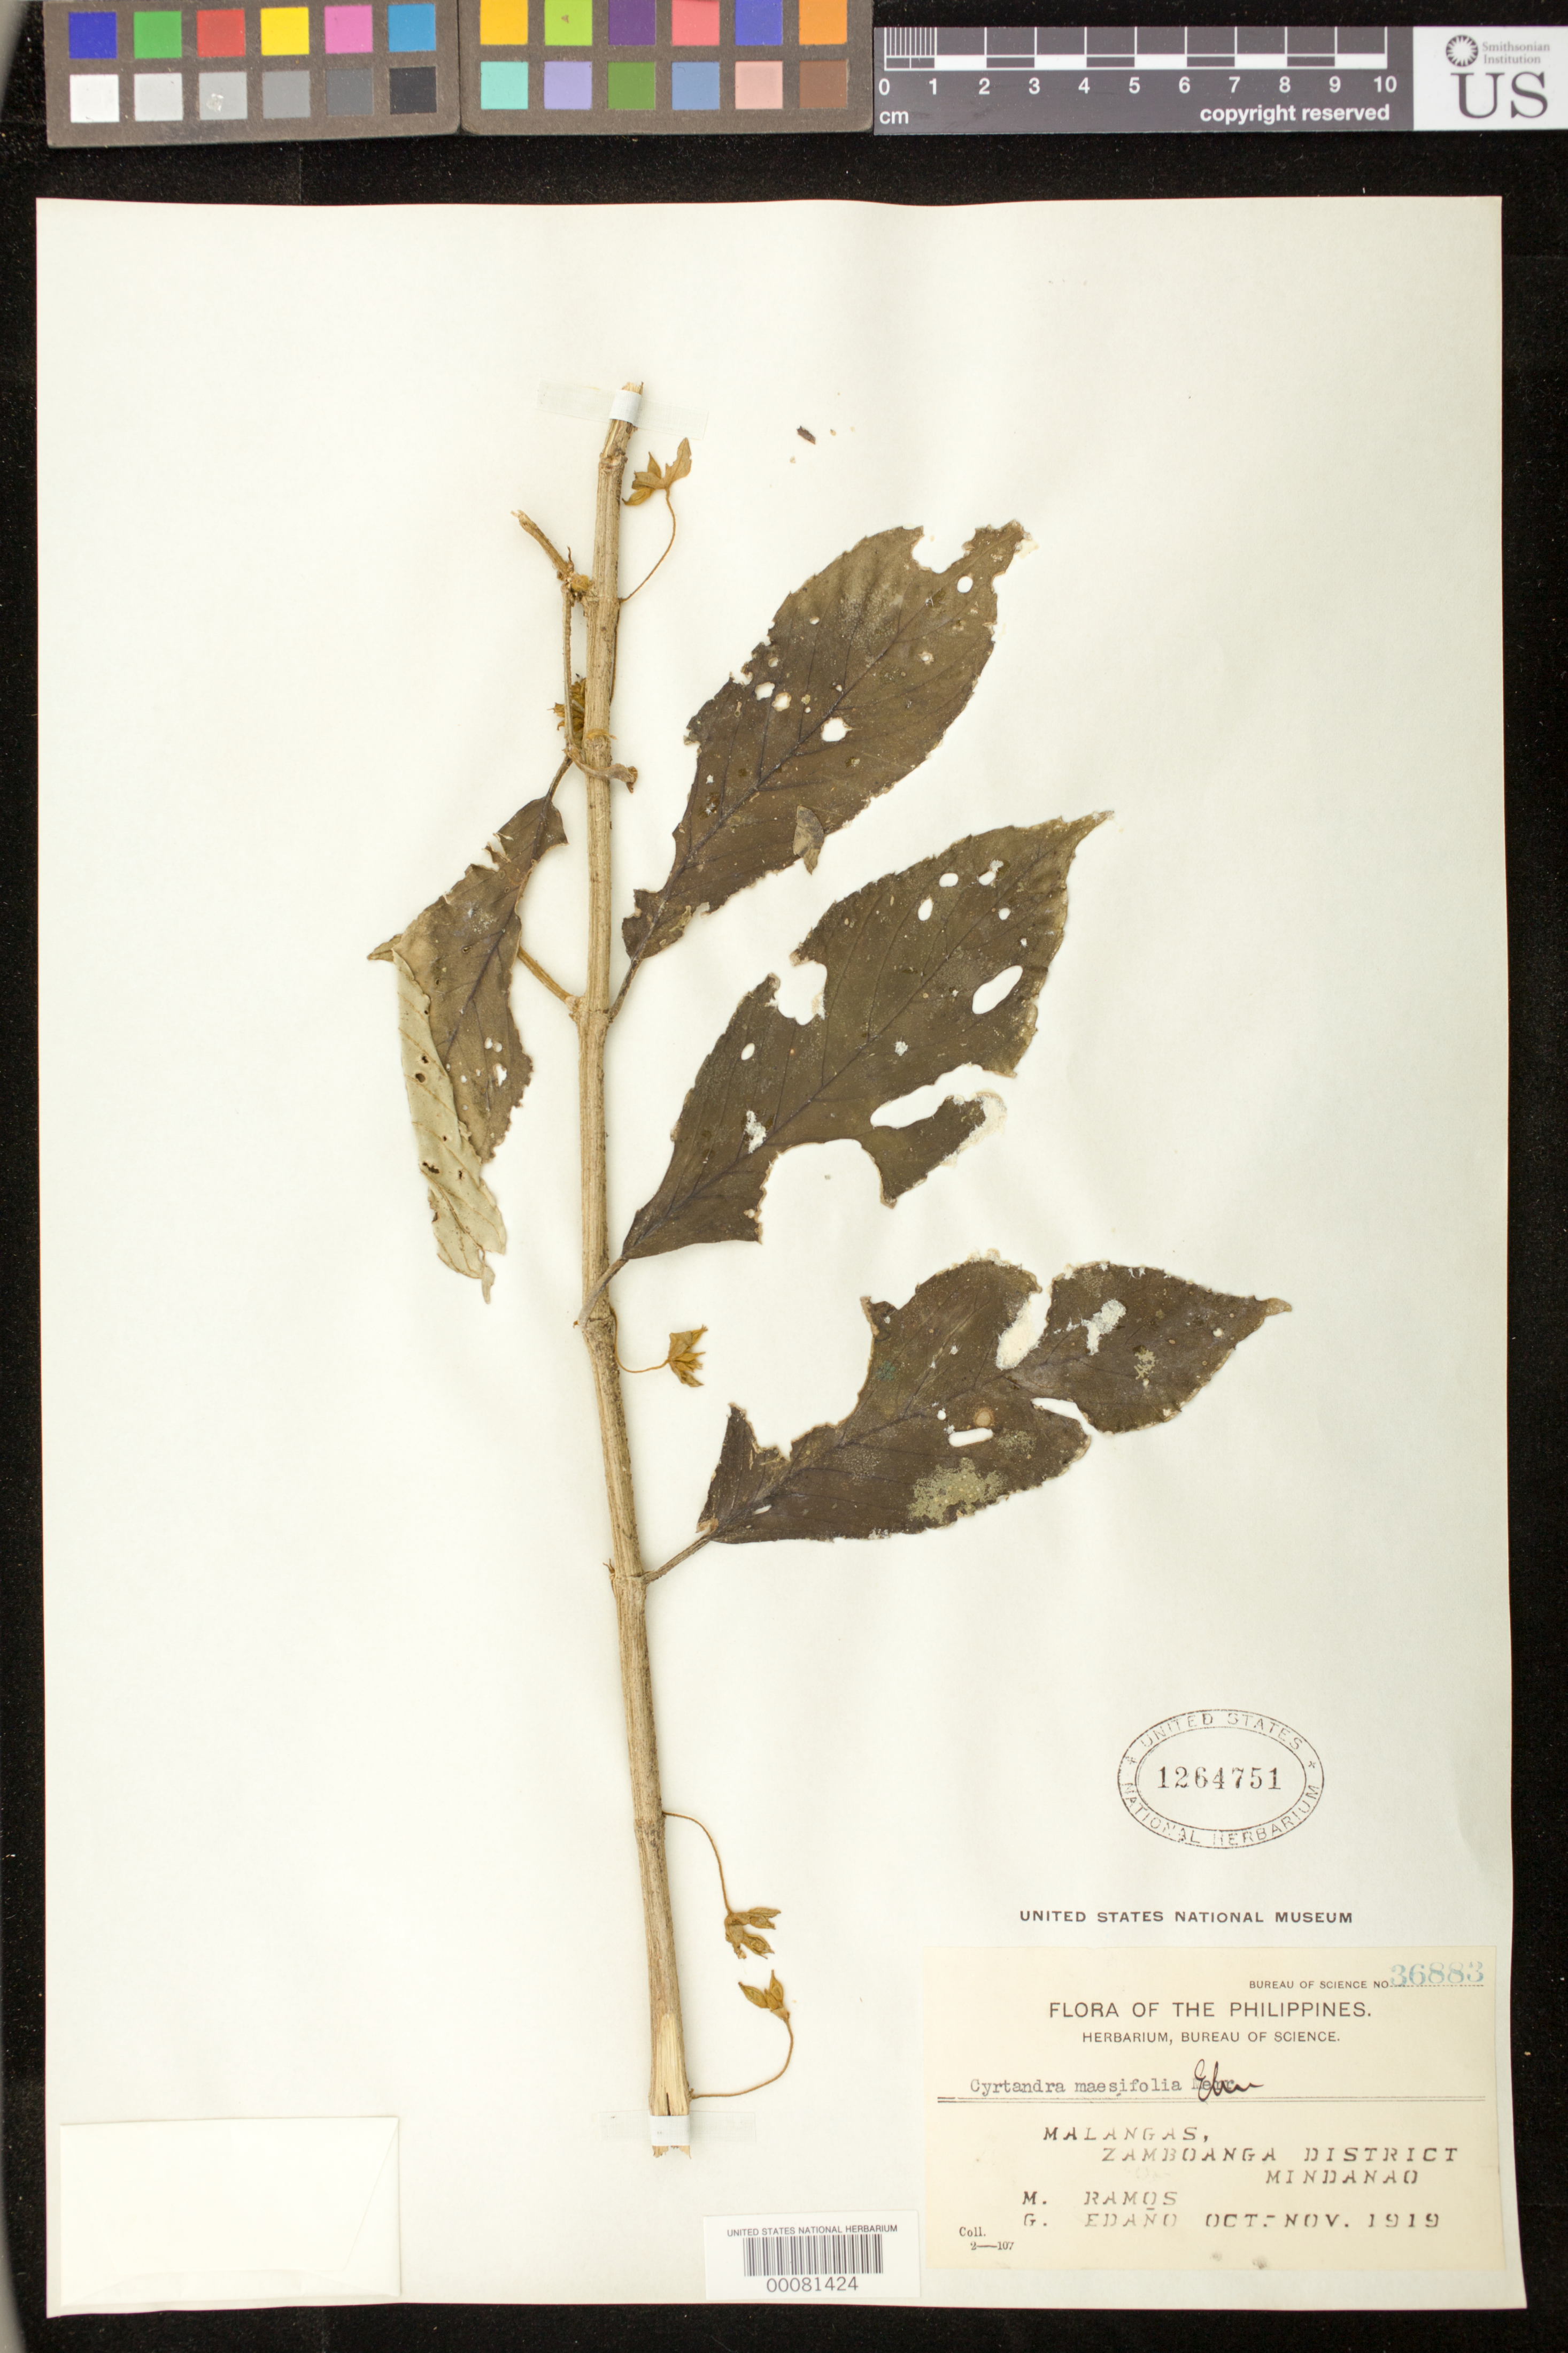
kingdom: Plantae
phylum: Tracheophyta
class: Magnoliopsida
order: Lamiales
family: Gesneriaceae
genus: Cyrtandra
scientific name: Cyrtandra maesifolia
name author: Elmer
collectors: M. Ramos & G. Edaño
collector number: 36883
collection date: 1919-10/1919-11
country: Philippines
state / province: Zamboanga Peninsula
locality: Malangas, Zamboango District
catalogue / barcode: US 1264751